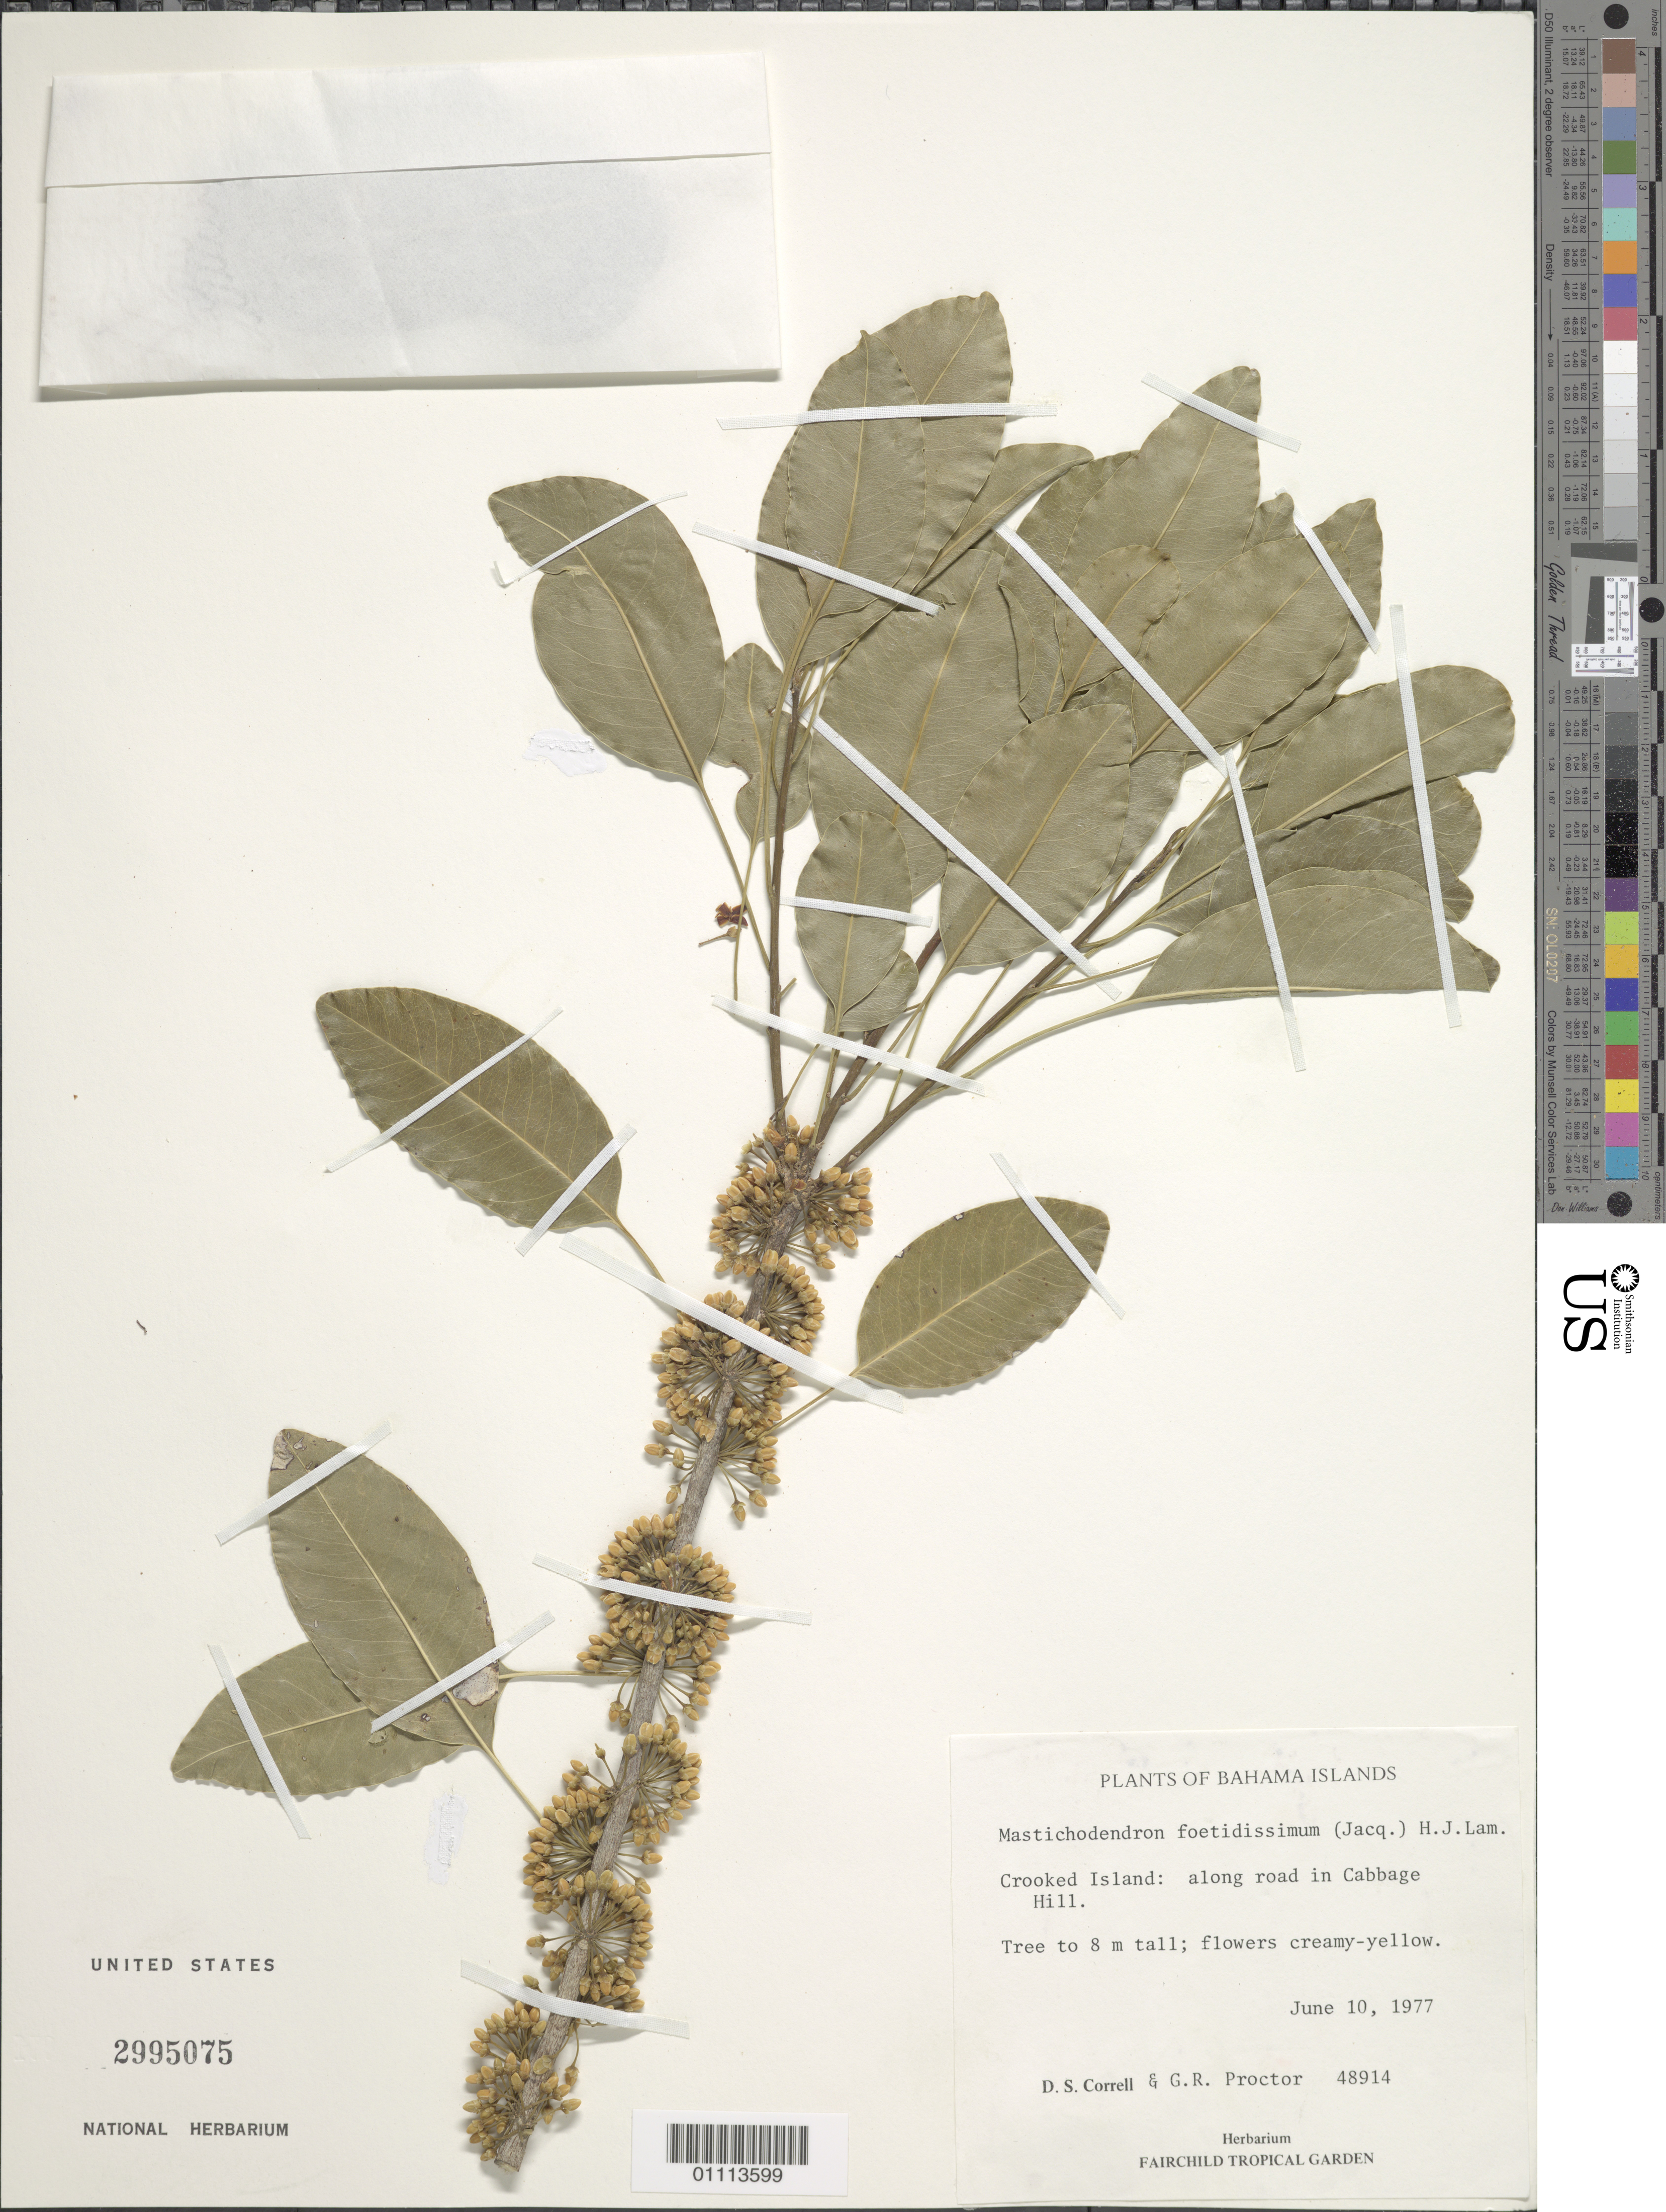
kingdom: Plantae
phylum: Tracheophyta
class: Magnoliopsida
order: Ericales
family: Sapotaceae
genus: Sideroxylon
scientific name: Sideroxylon foetidissimum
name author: Jacq.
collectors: D. S. Correll & G. R. Proctor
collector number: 48914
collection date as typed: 10 Jun 1977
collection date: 1977-06-10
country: Bahamas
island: Crooked I.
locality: Road in Cabbage Hill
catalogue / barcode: US 2995075